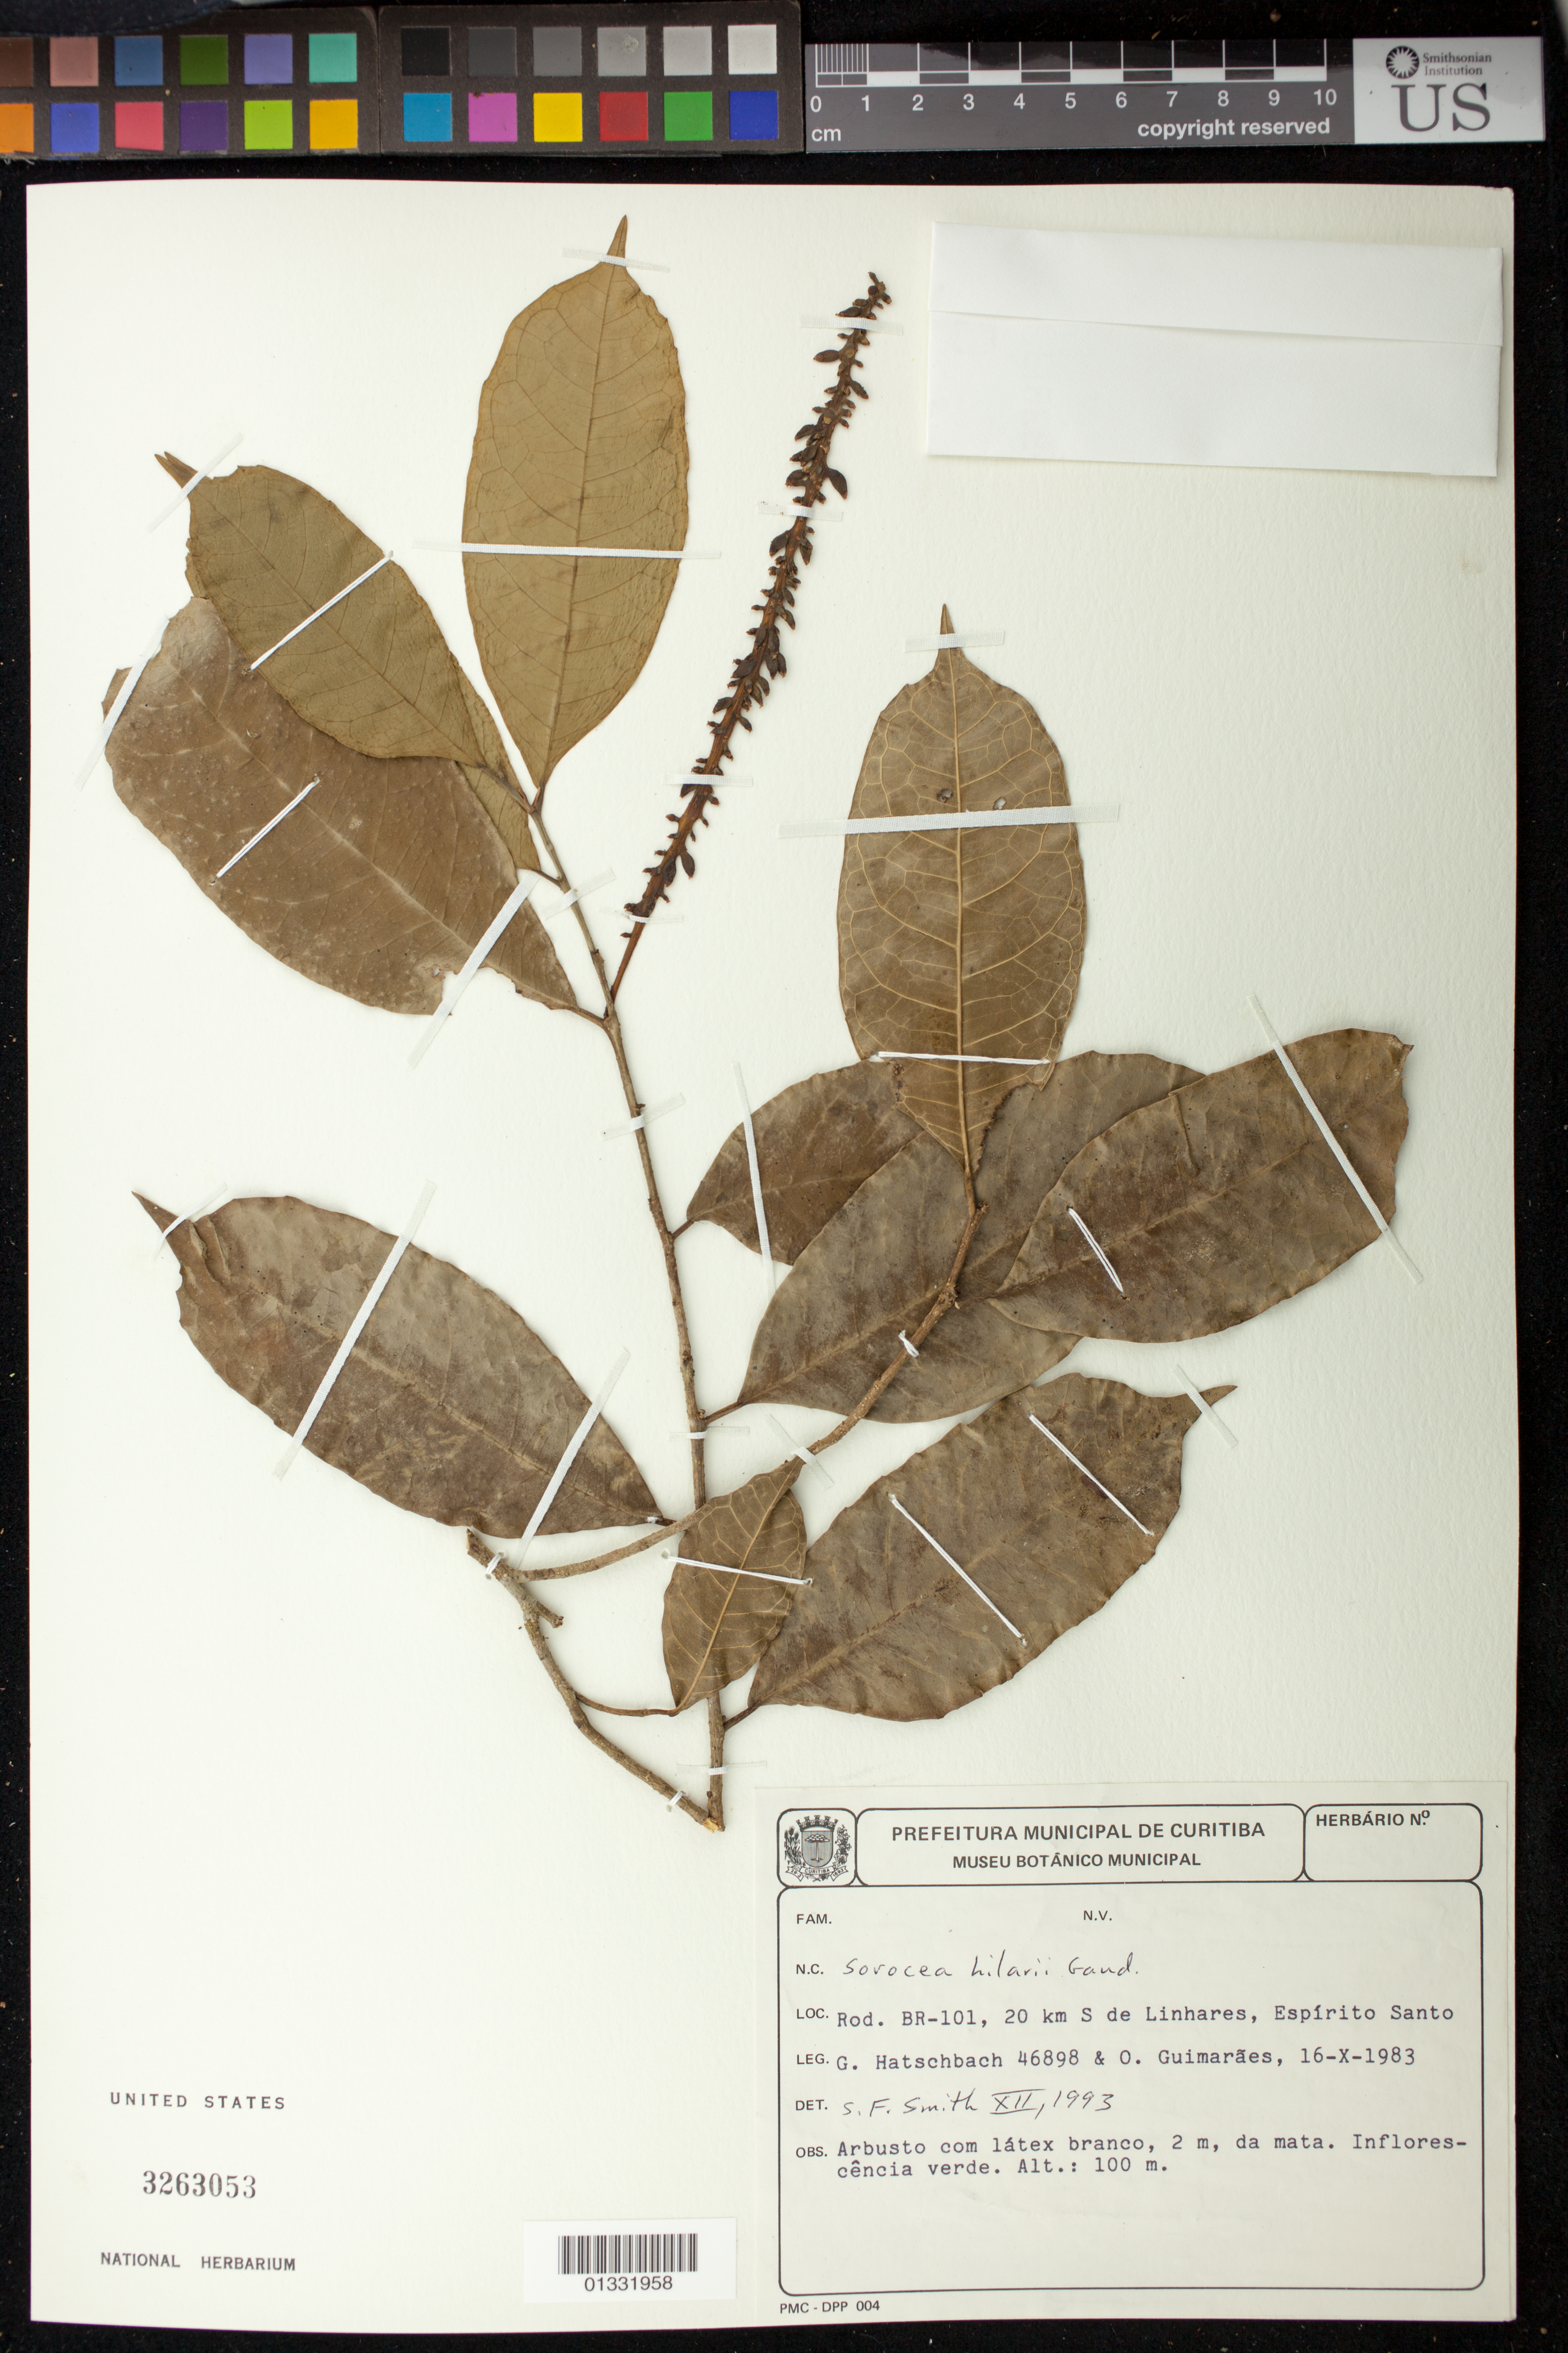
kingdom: Plantae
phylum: Tracheophyta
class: Magnoliopsida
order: Rosales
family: Moraceae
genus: Sorocea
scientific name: Sorocea hilarii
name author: Gaudich.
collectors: G. Hatschbach & O. Guimarães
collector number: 46898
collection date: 1983-10-16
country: Brazil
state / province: Espírito Santo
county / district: Linhares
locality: Rod. BR-101, 20 km S de Linhares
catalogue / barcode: US 3263053